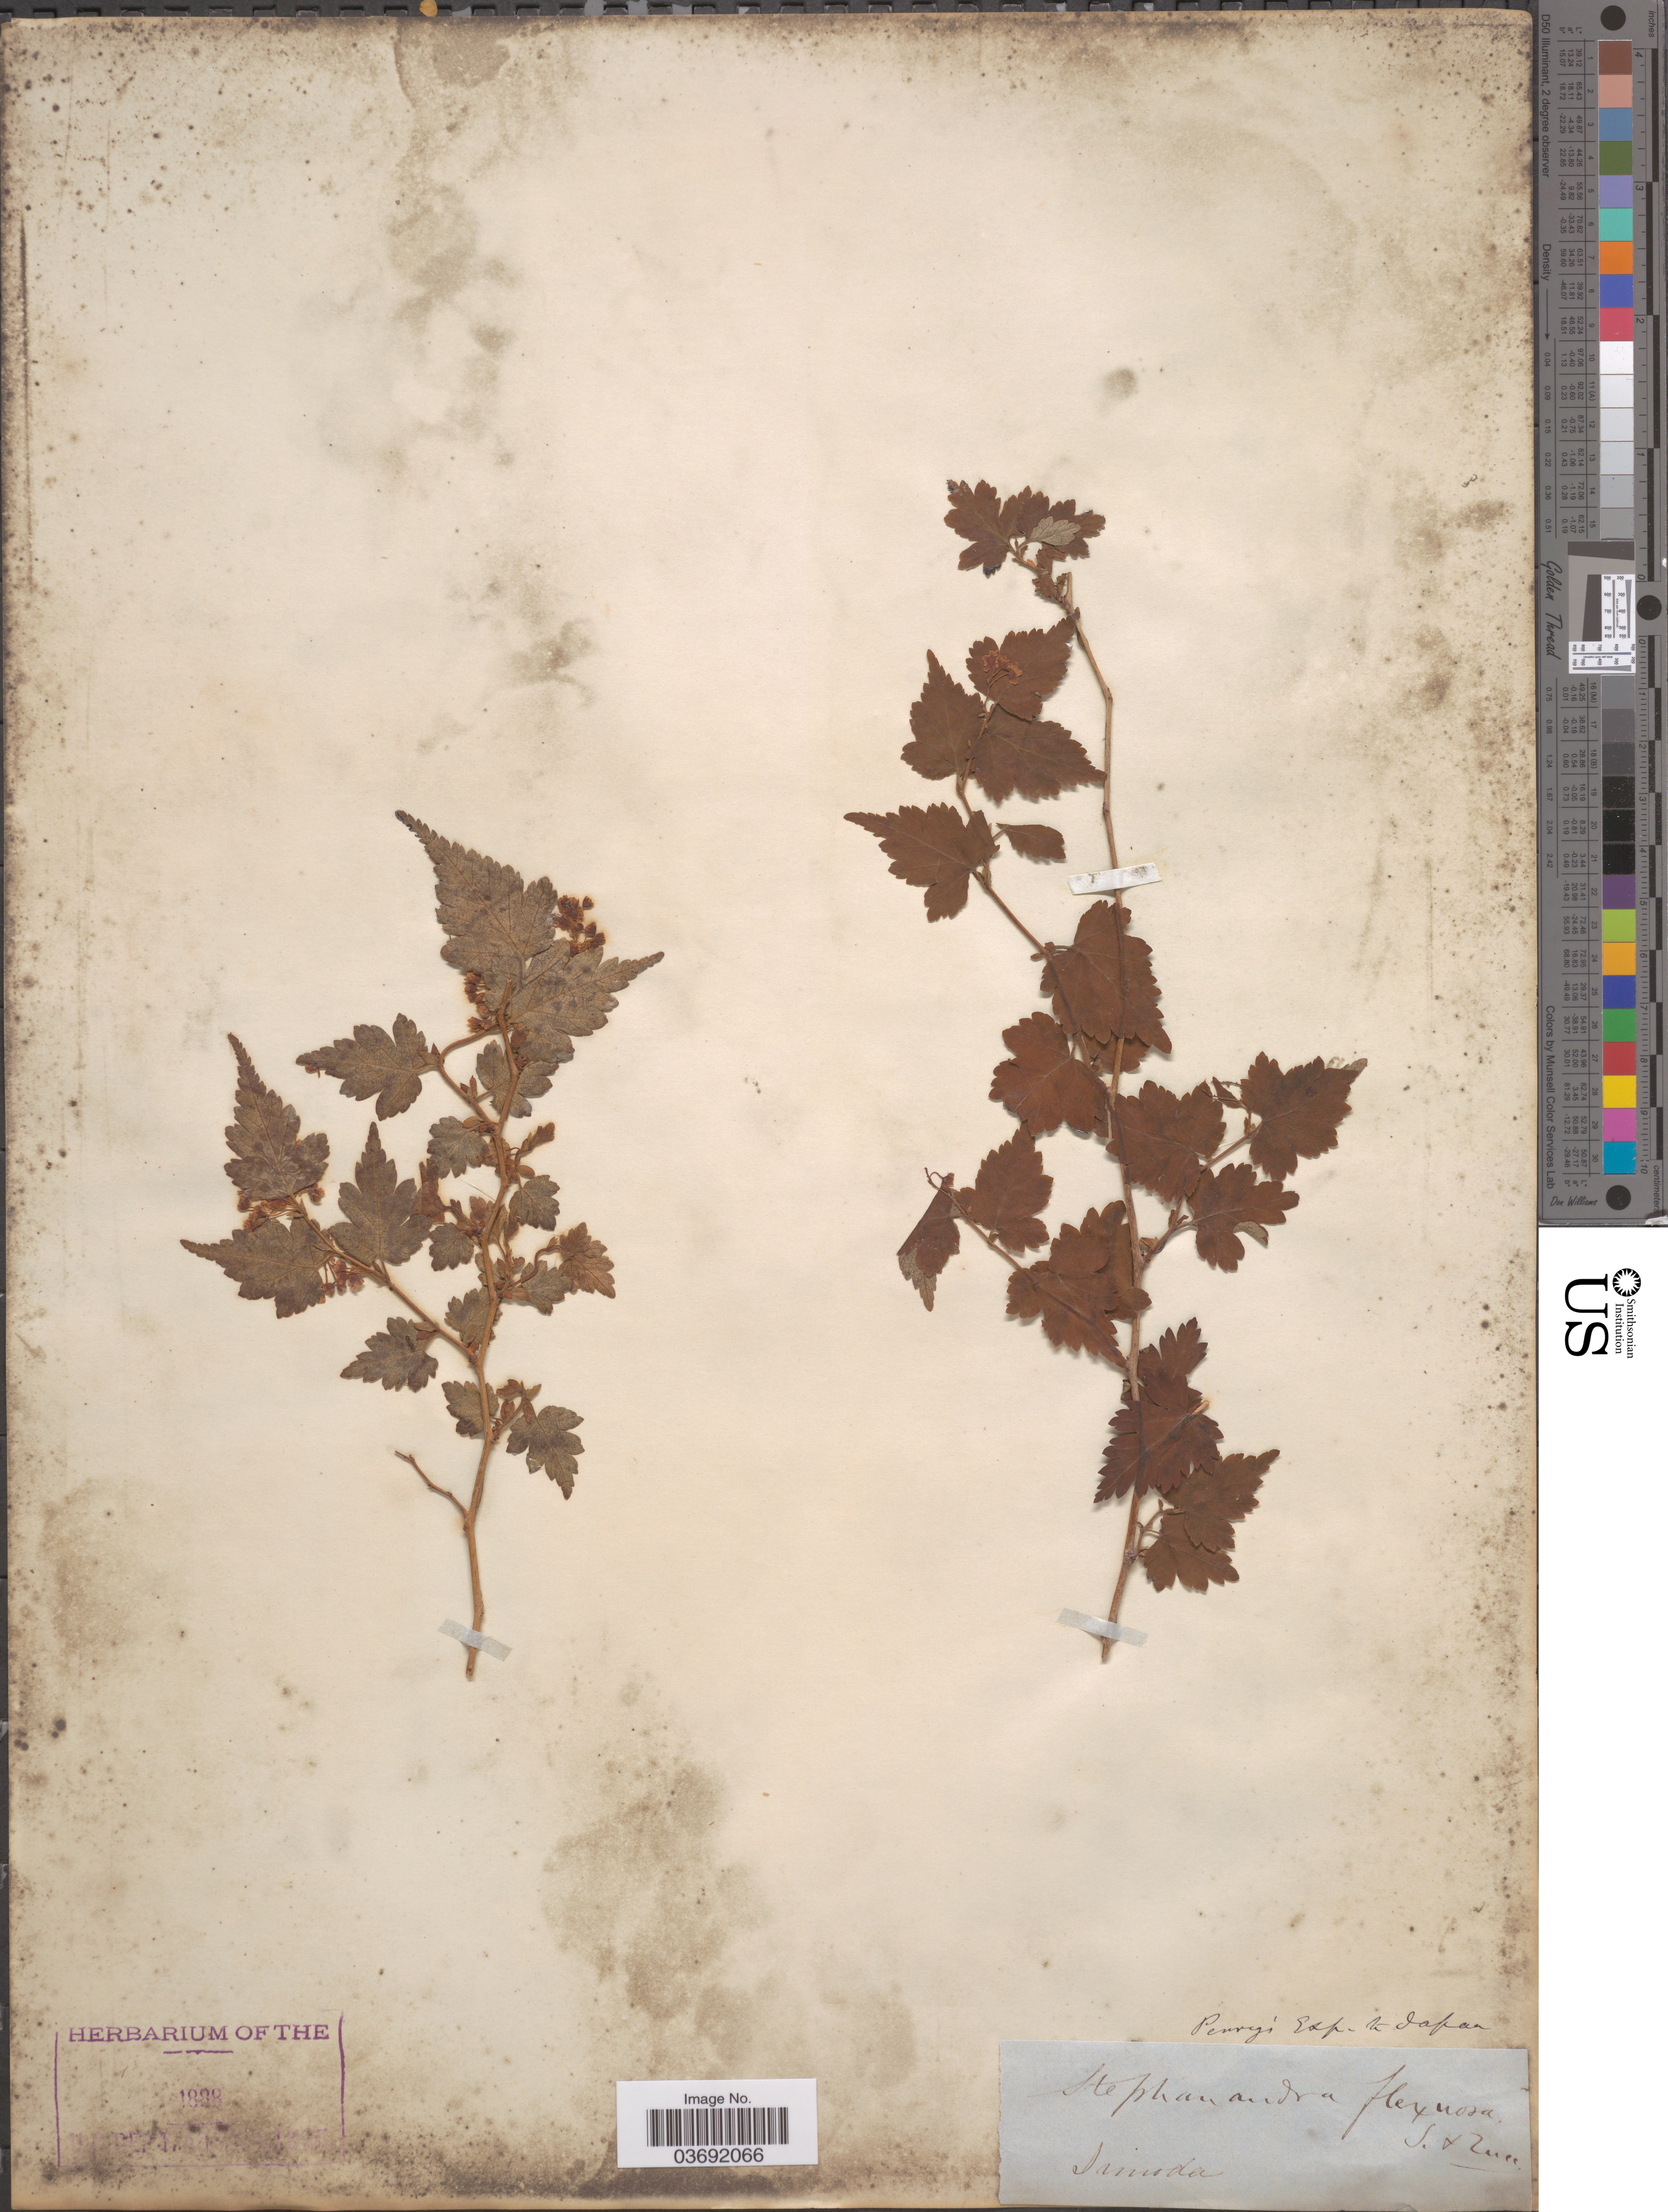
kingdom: Plantae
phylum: Tracheophyta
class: Magnoliopsida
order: Rosales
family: Rosaceae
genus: Neillia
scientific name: Neillia incisa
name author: (Thunb.) S.H. Oh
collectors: -- Perry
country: Japan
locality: Simoda.